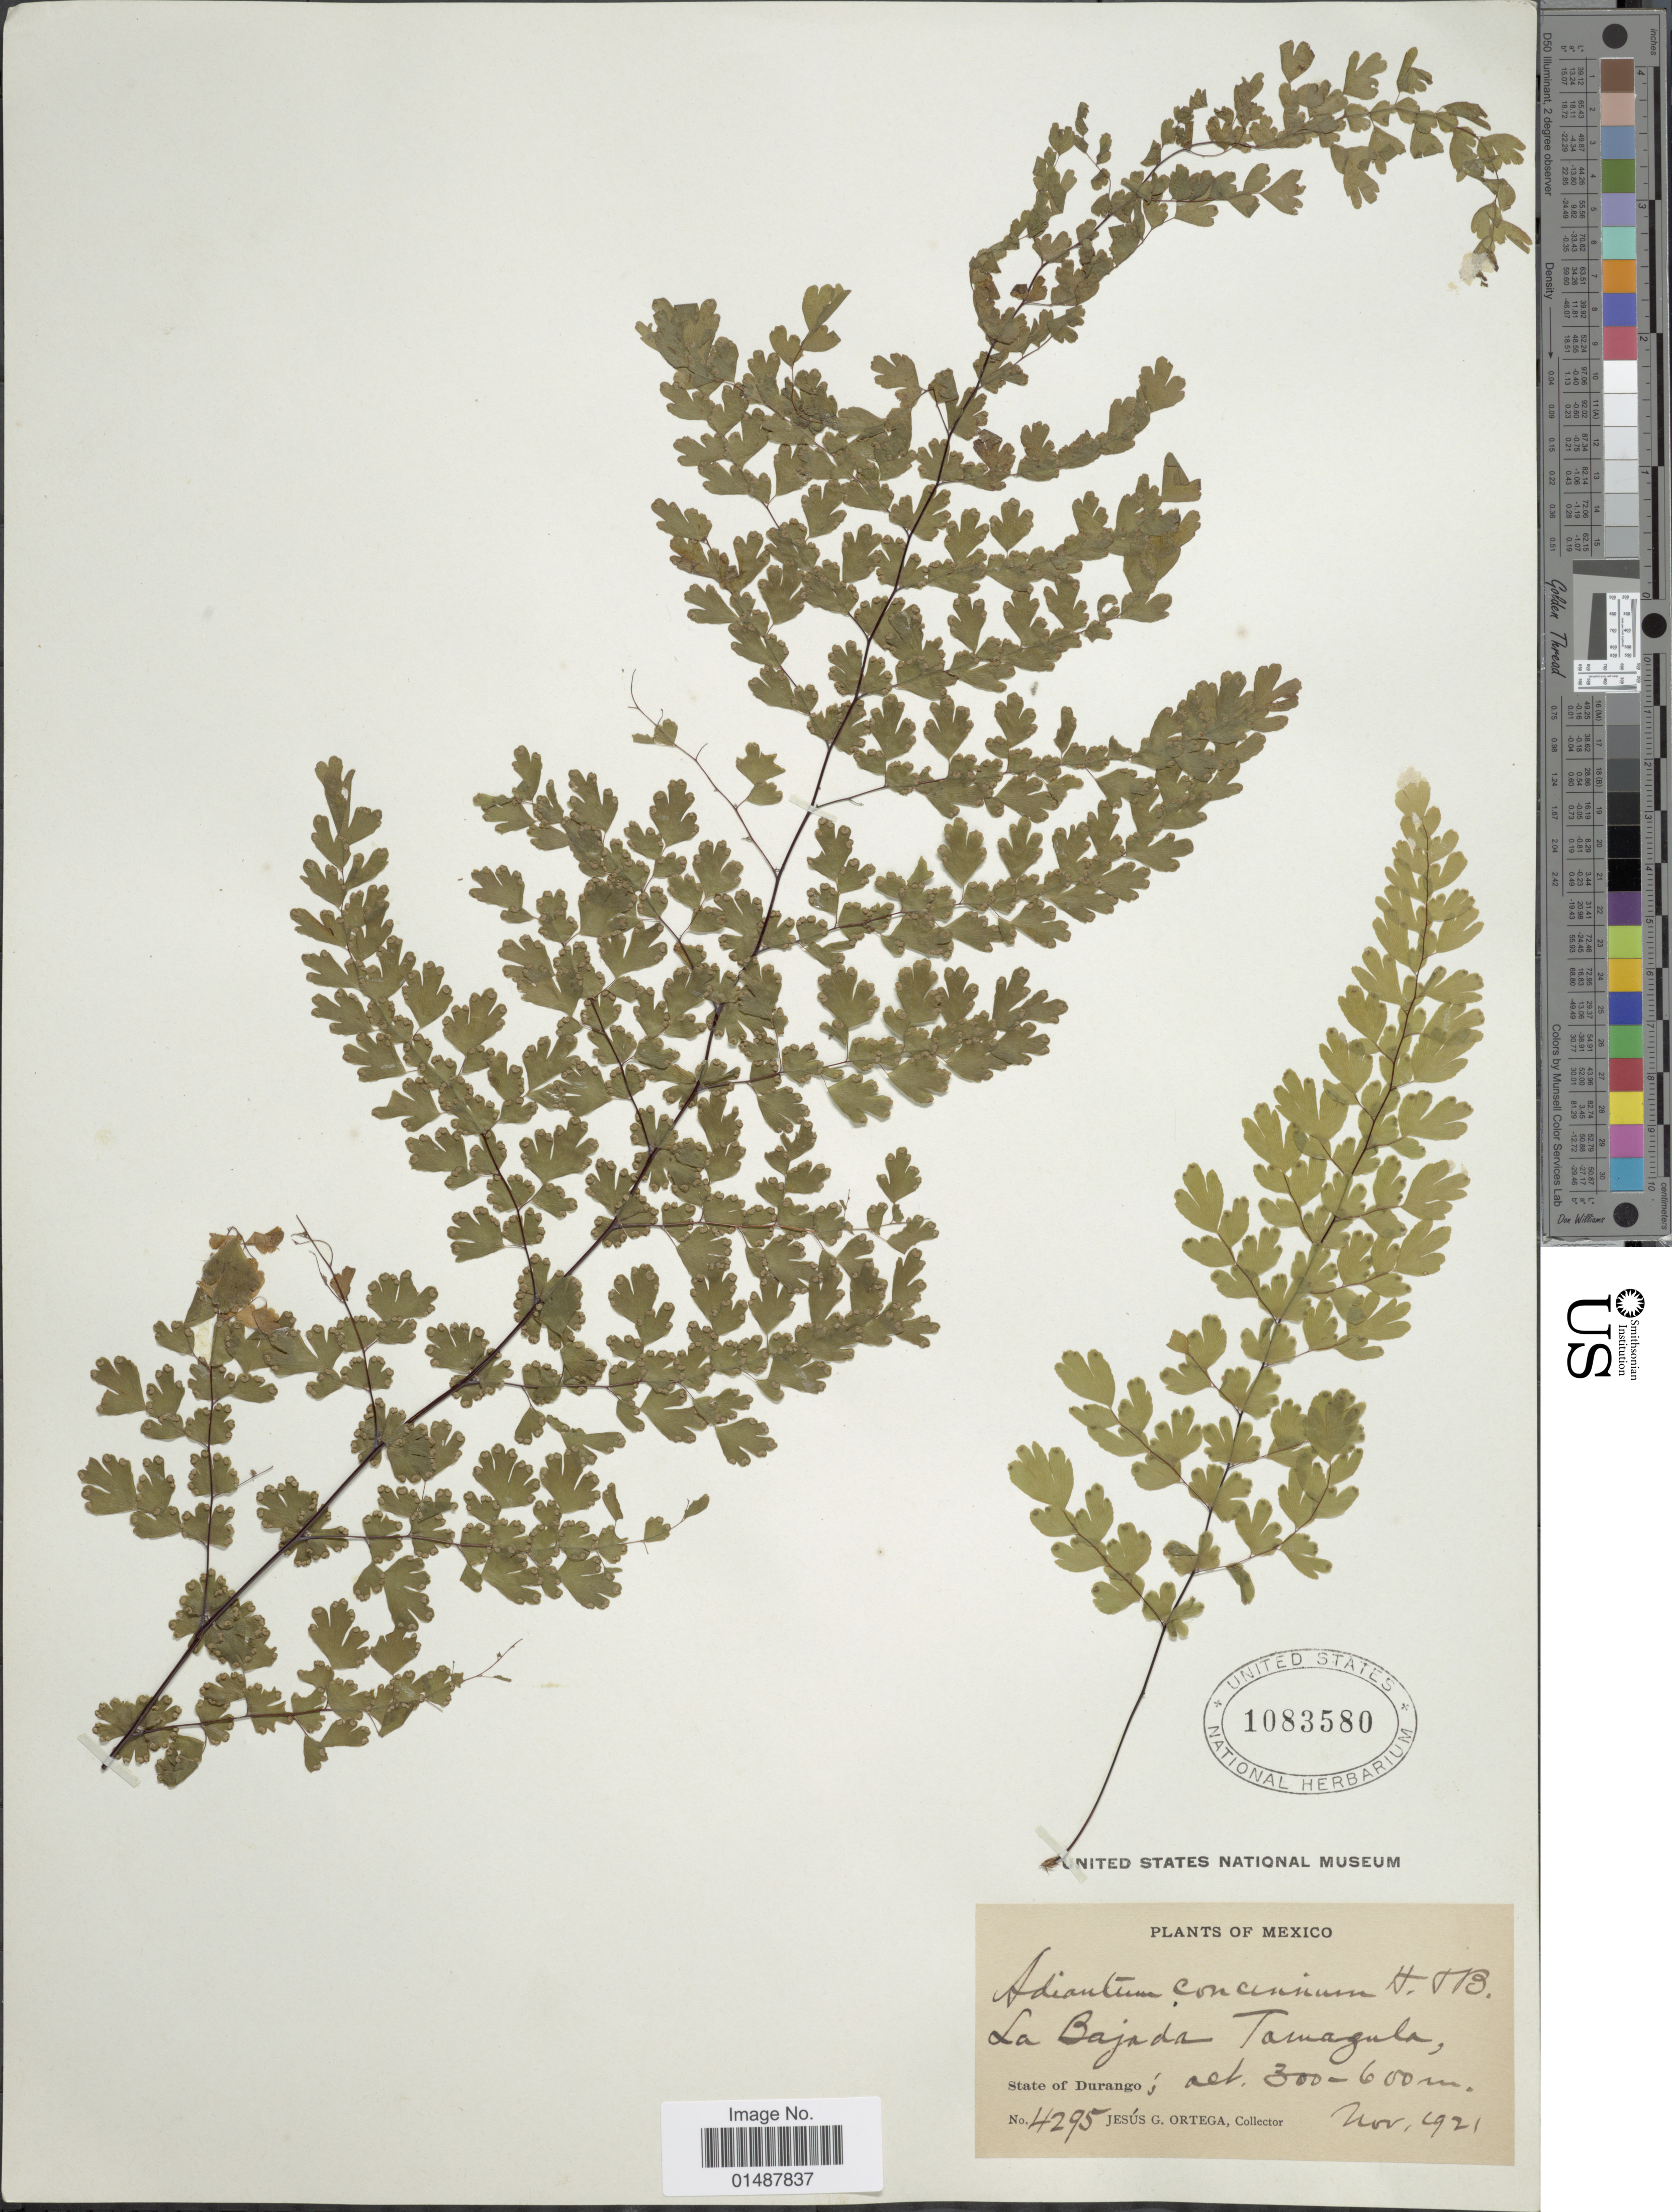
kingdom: Plantae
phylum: Tracheophyta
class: Polypodiopsida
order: Polypodiales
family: Pteridaceae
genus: Adiantum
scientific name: Adiantum concinnum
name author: Humb. & Bonpl. ex Willd.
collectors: J. Ortega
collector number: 4295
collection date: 1921-11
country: Mexico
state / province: Durango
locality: La Bajada Tamagula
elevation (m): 300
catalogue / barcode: US 1083580